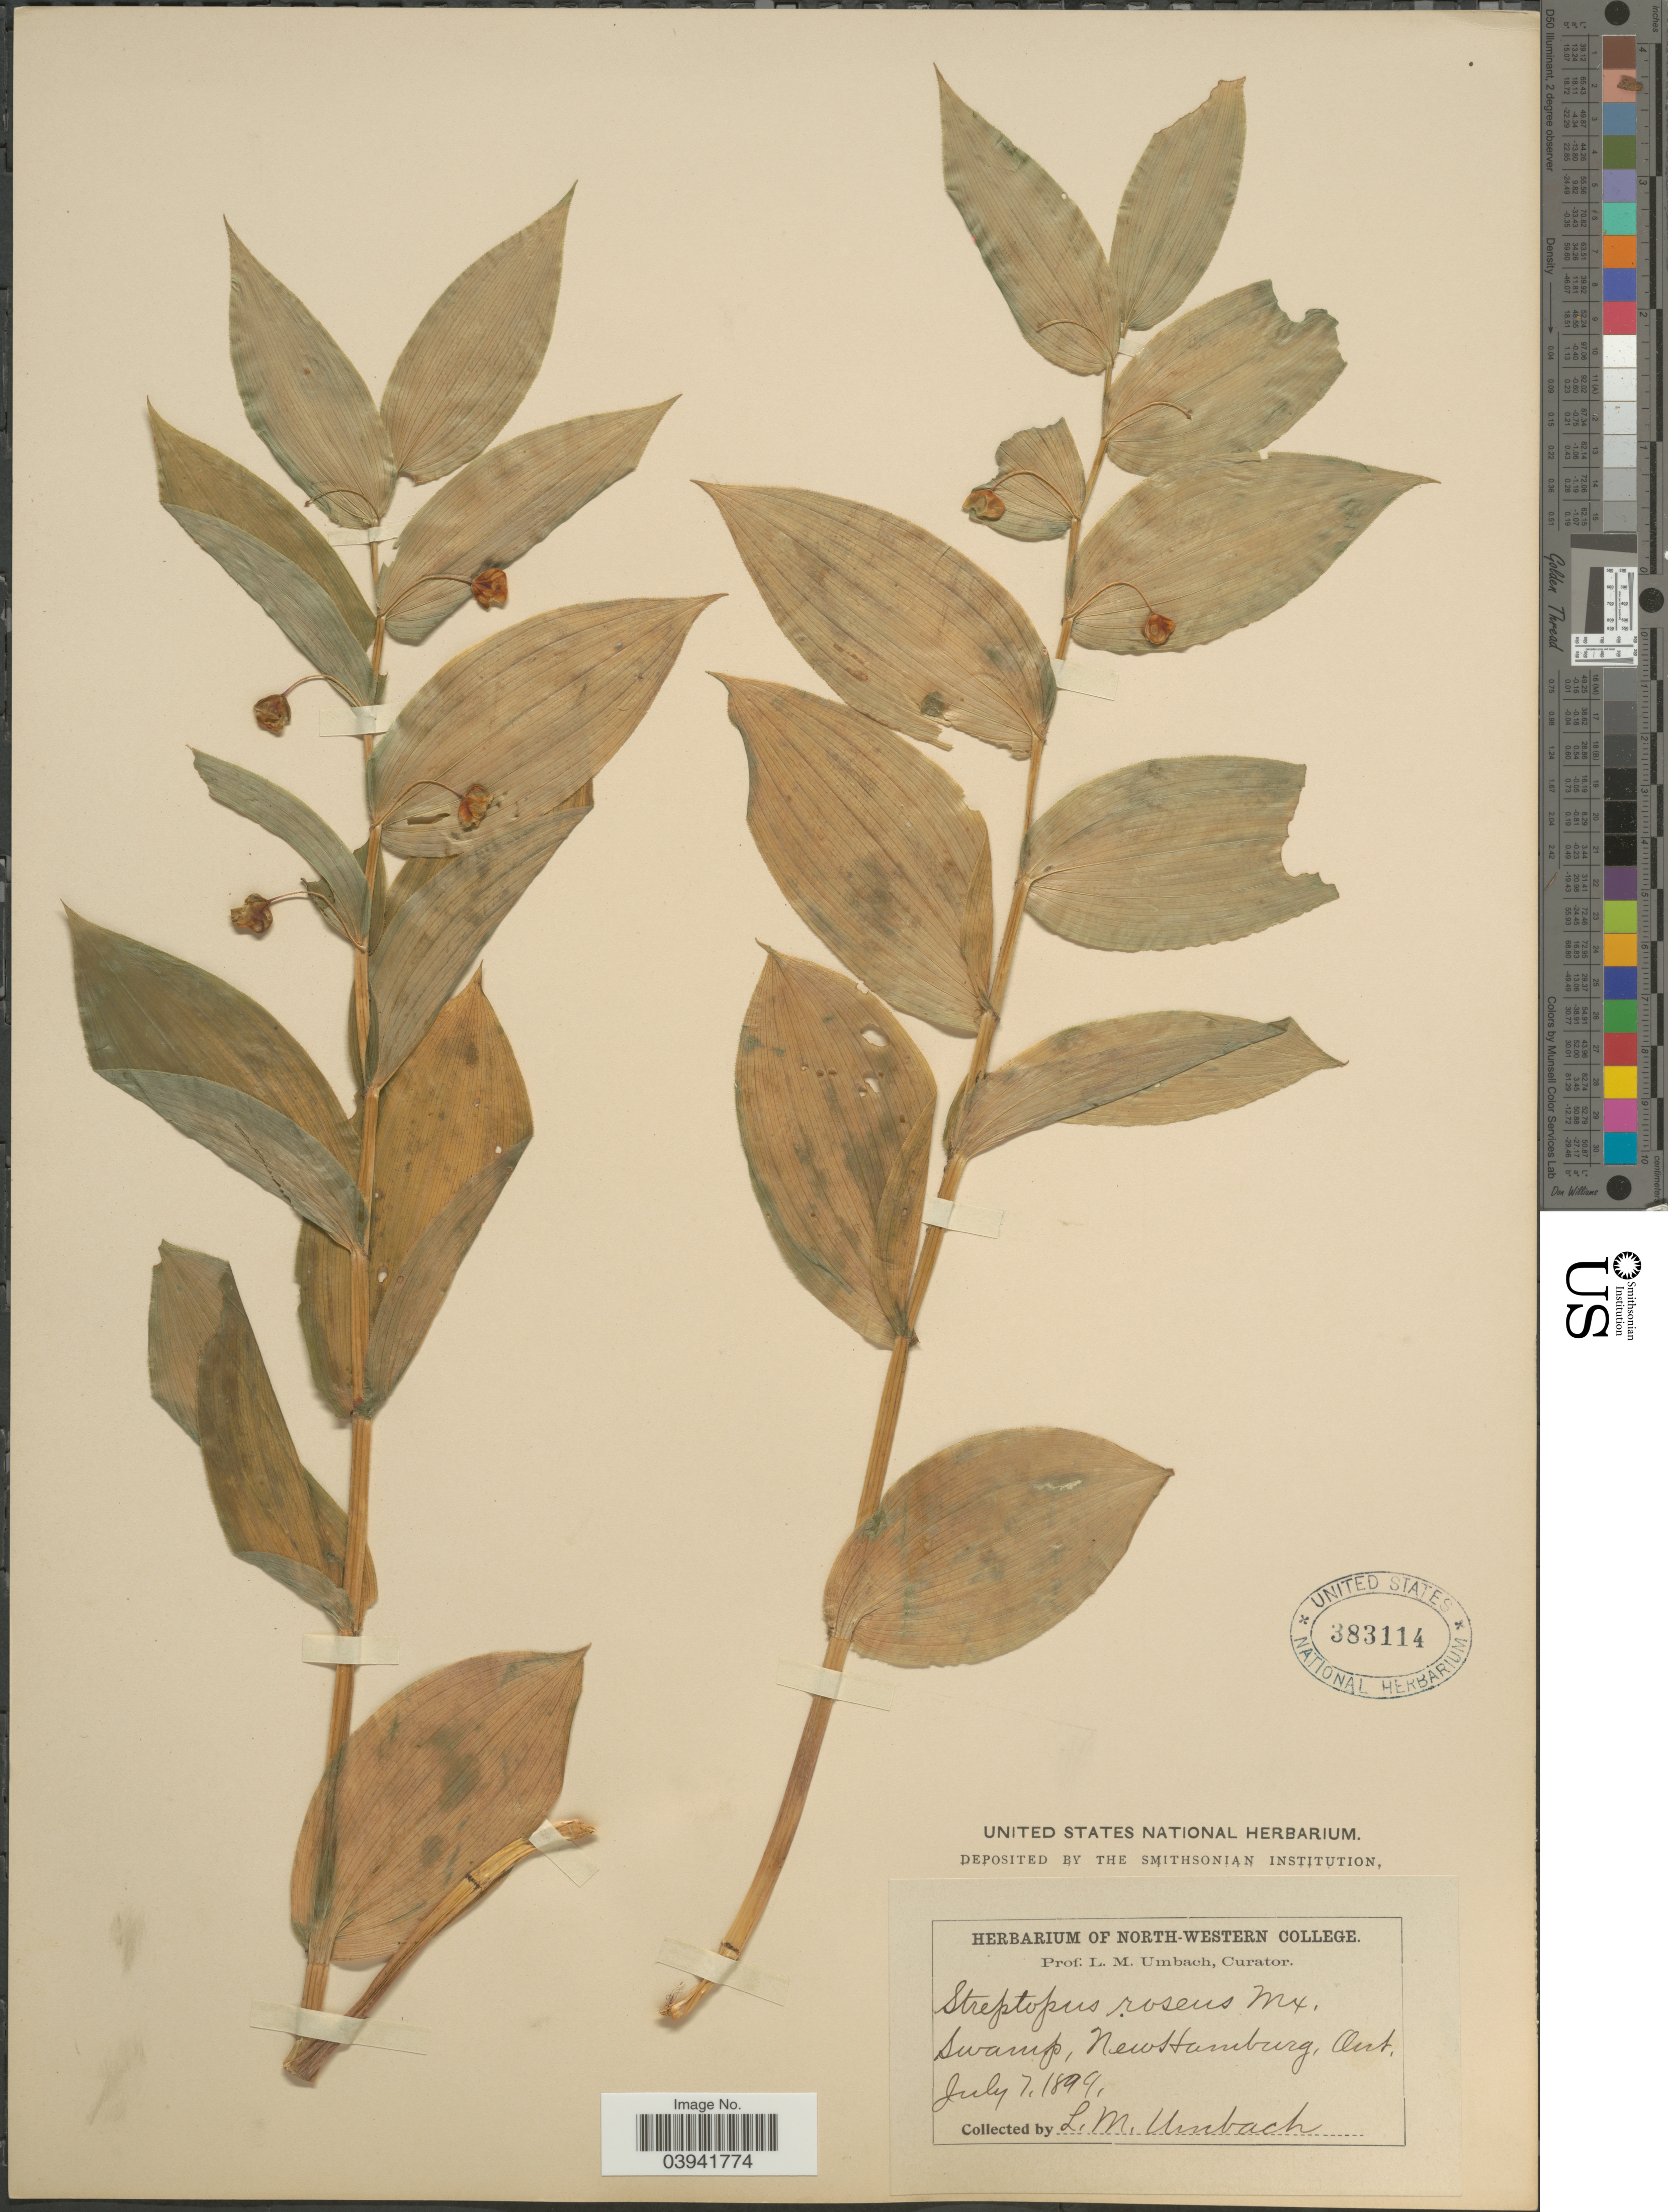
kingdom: Plantae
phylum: Tracheophyta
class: Liliopsida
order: Liliales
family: Liliaceae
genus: Streptopus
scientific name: Streptopus roseus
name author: Michx.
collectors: L. M. Umbach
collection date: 1899-07-07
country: Canada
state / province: Ontario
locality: Swamp, New Hamburg.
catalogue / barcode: US 383114